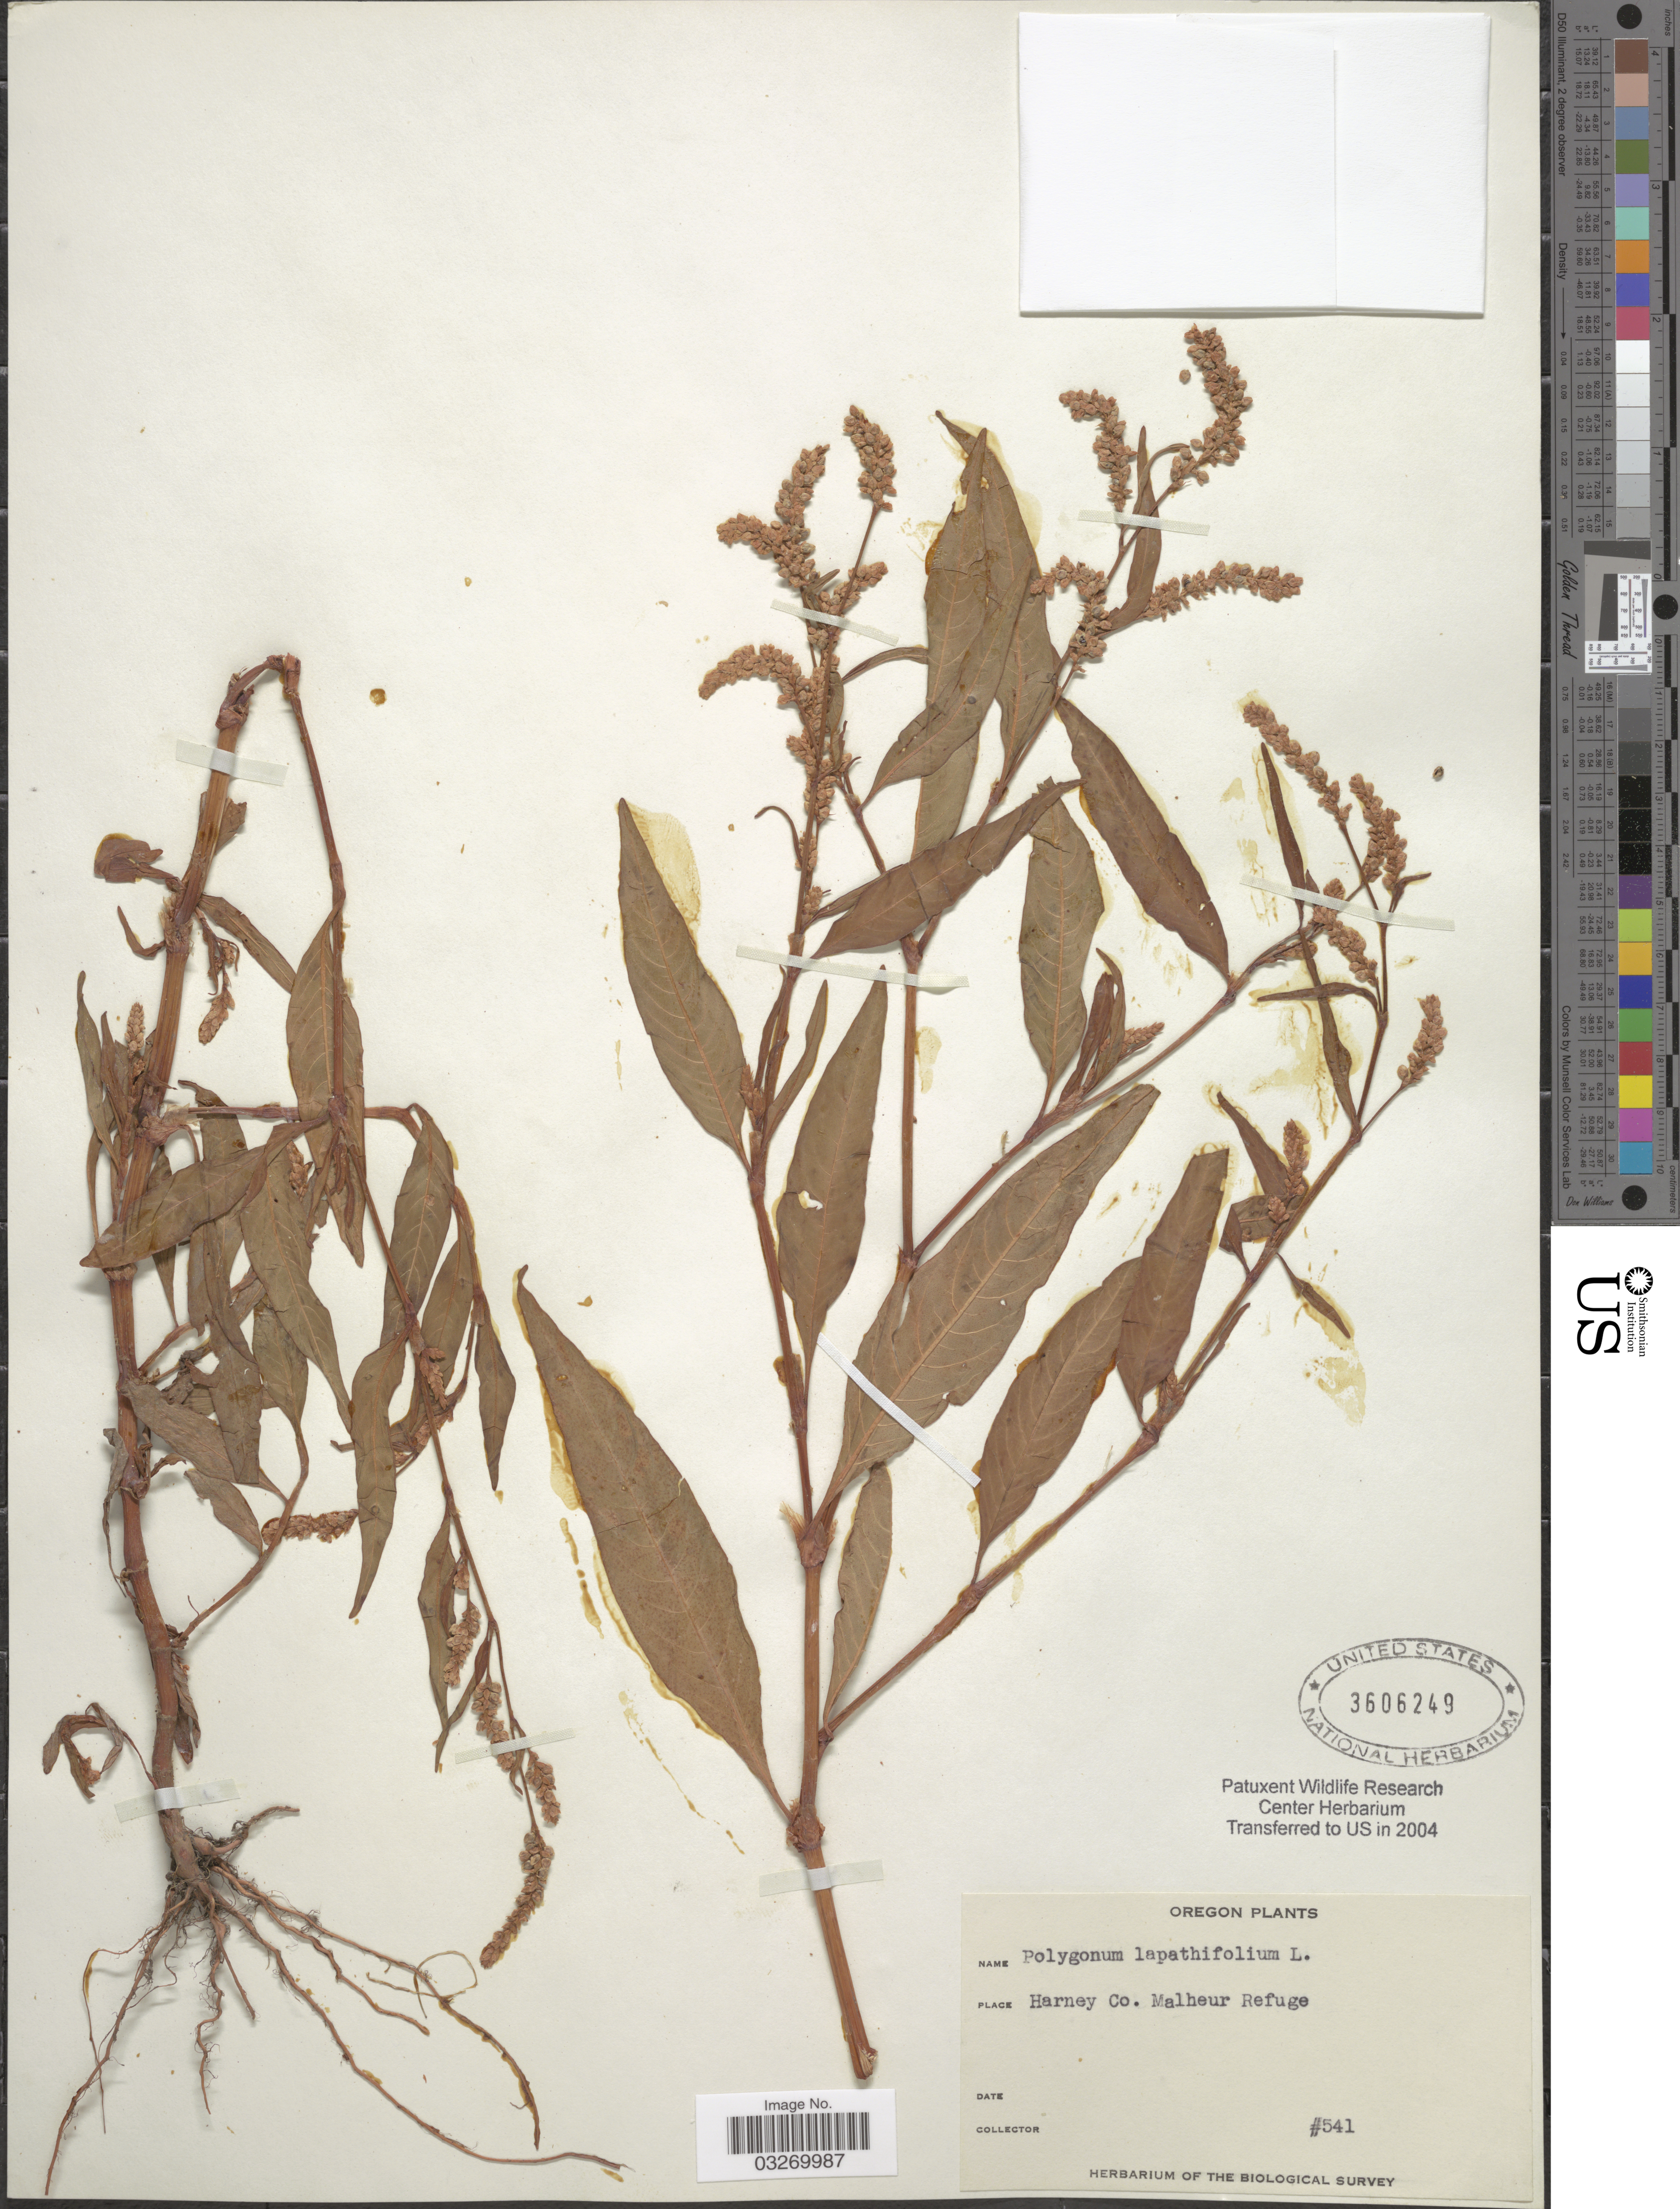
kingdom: Plantae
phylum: Tracheophyta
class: Magnoliopsida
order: Caryophyllales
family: Polygonaceae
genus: Persicaria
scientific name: Persicaria lapathifolia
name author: (L.) Delarbre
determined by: Atha, D. E.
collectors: ex herb. of the Biological Survey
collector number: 541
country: United States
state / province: Oregon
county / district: Harney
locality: Harney Co. Malheur Refuge.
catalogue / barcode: US 3606249